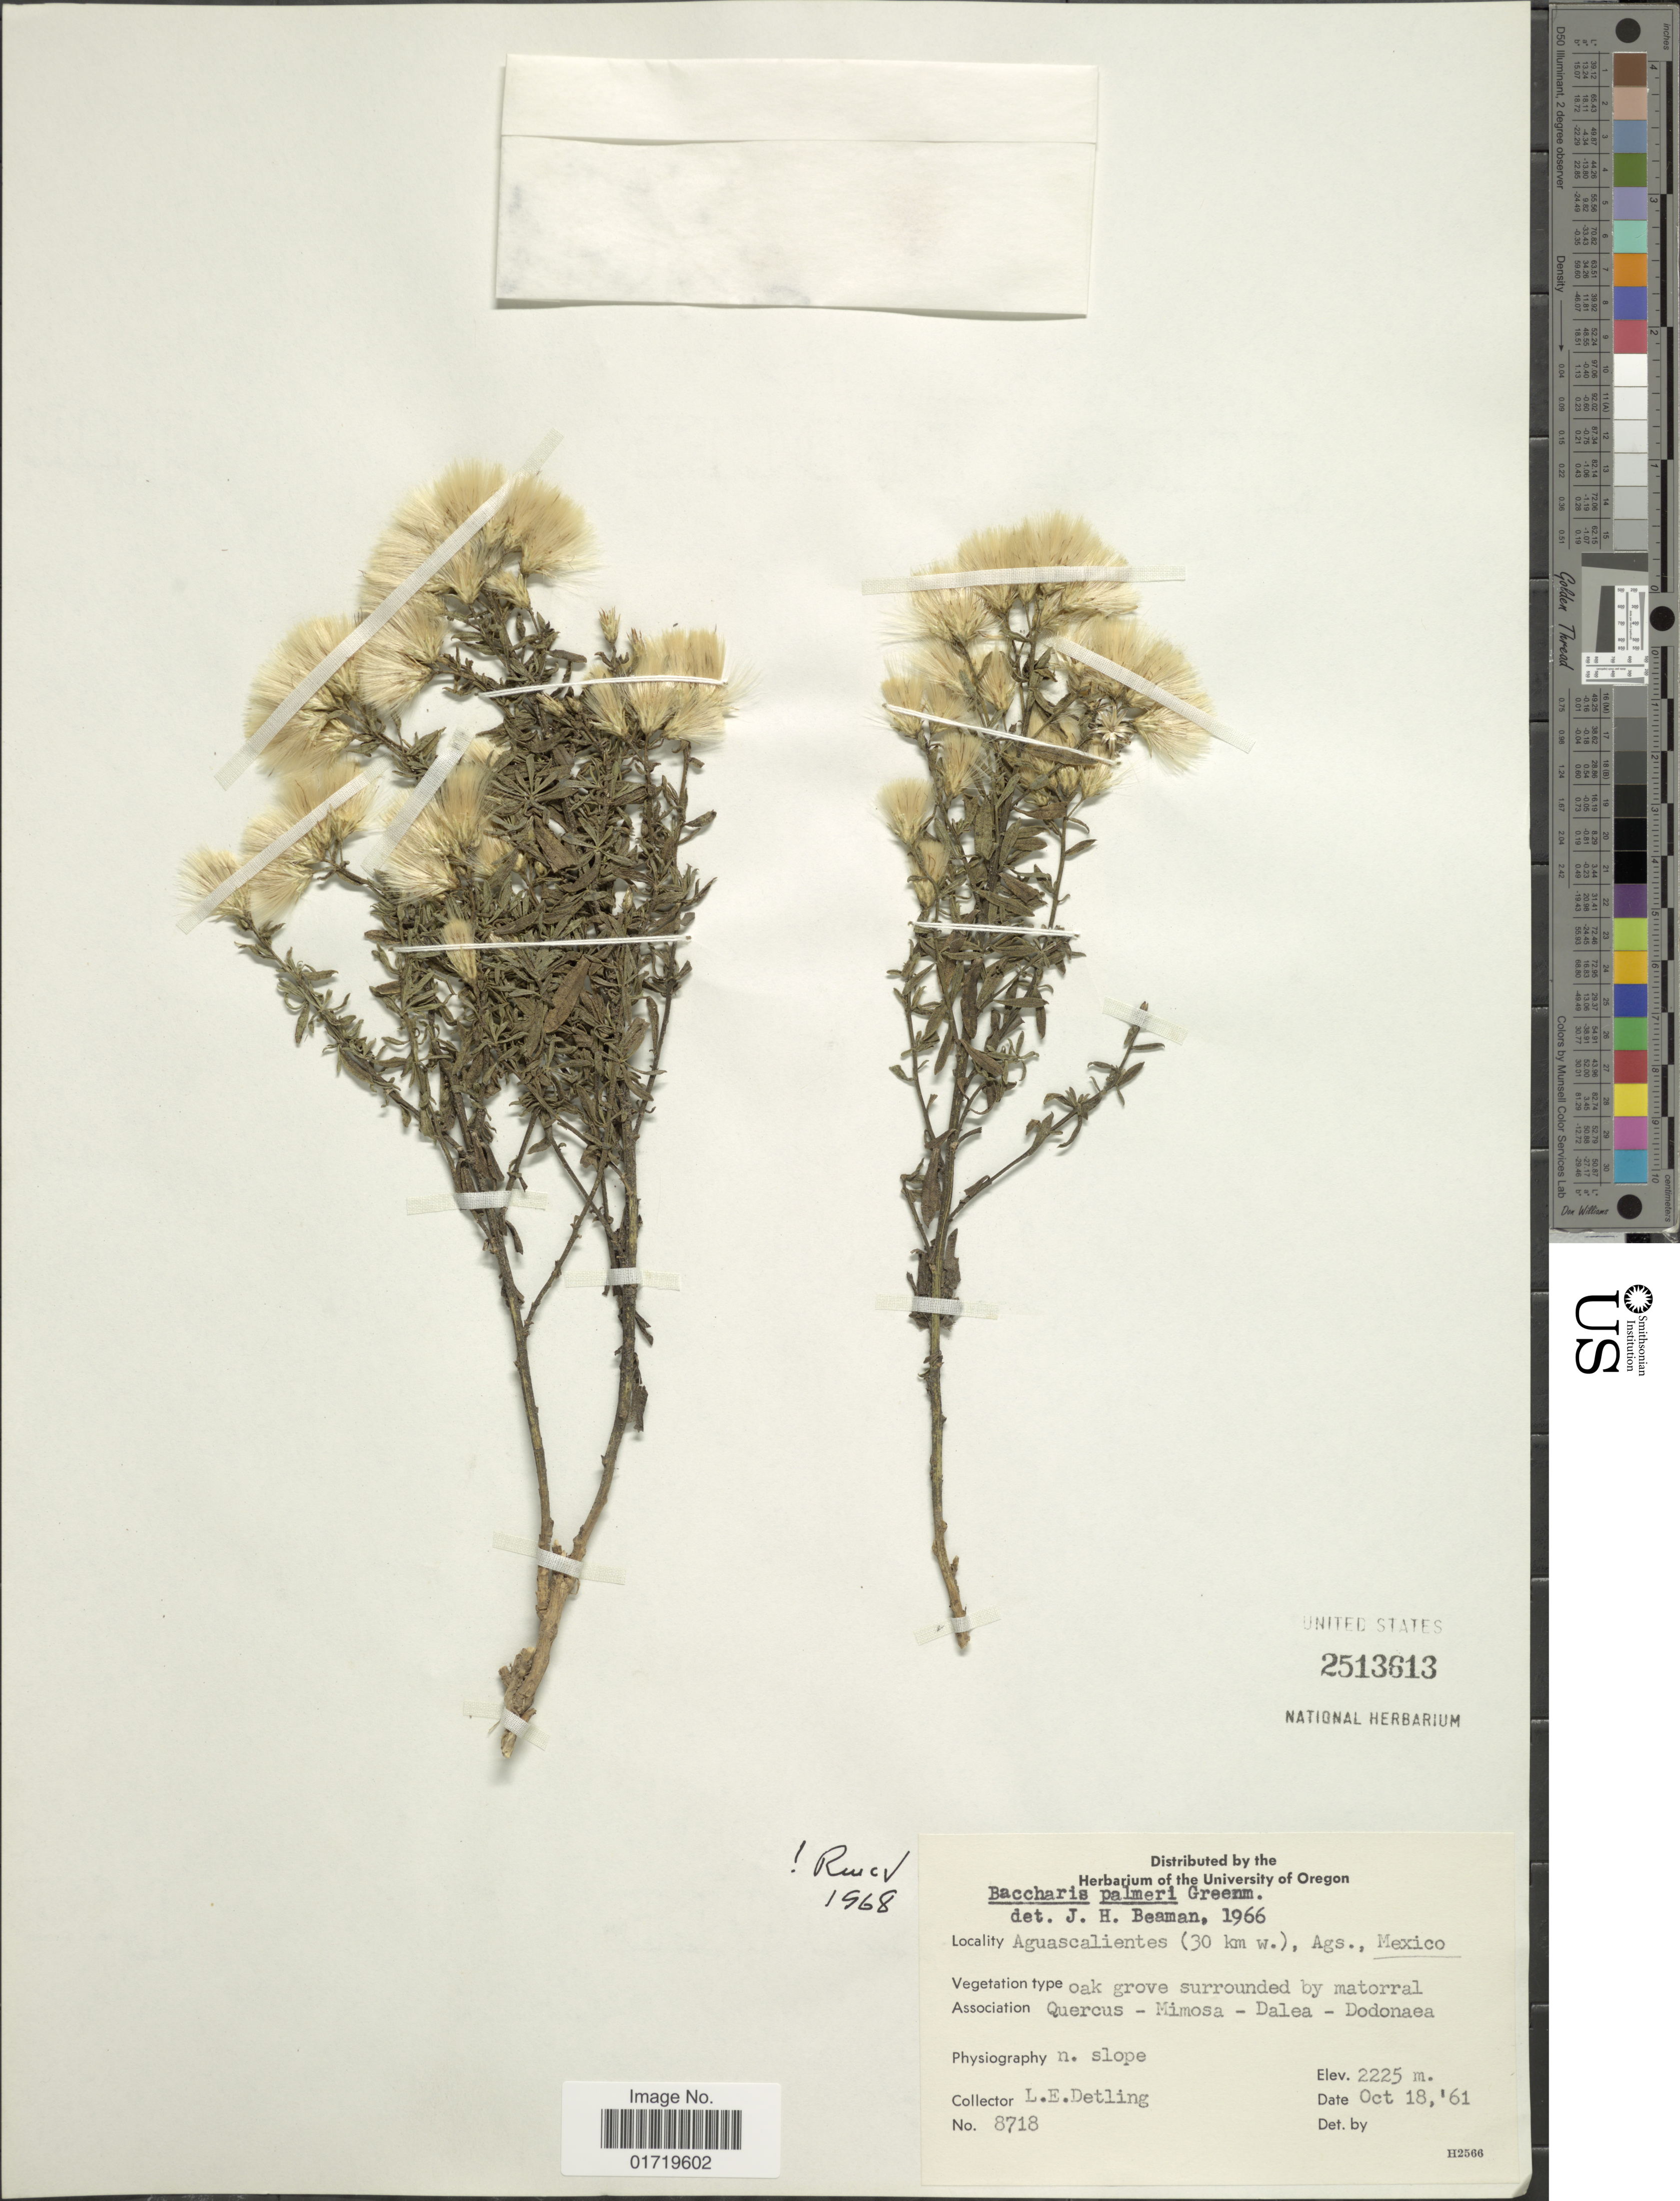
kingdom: Plantae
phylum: Tracheophyta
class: Magnoliopsida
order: Asterales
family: Asteraceae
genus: Baccharis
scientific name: Baccharis palmeri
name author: Greenm.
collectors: L. E. Detling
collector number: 8718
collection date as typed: Transcribed d/m/y: 18/10/61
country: Mexico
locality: Aguascalientes (30 km W.) Ags., Mexico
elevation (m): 2225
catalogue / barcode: US 2513613